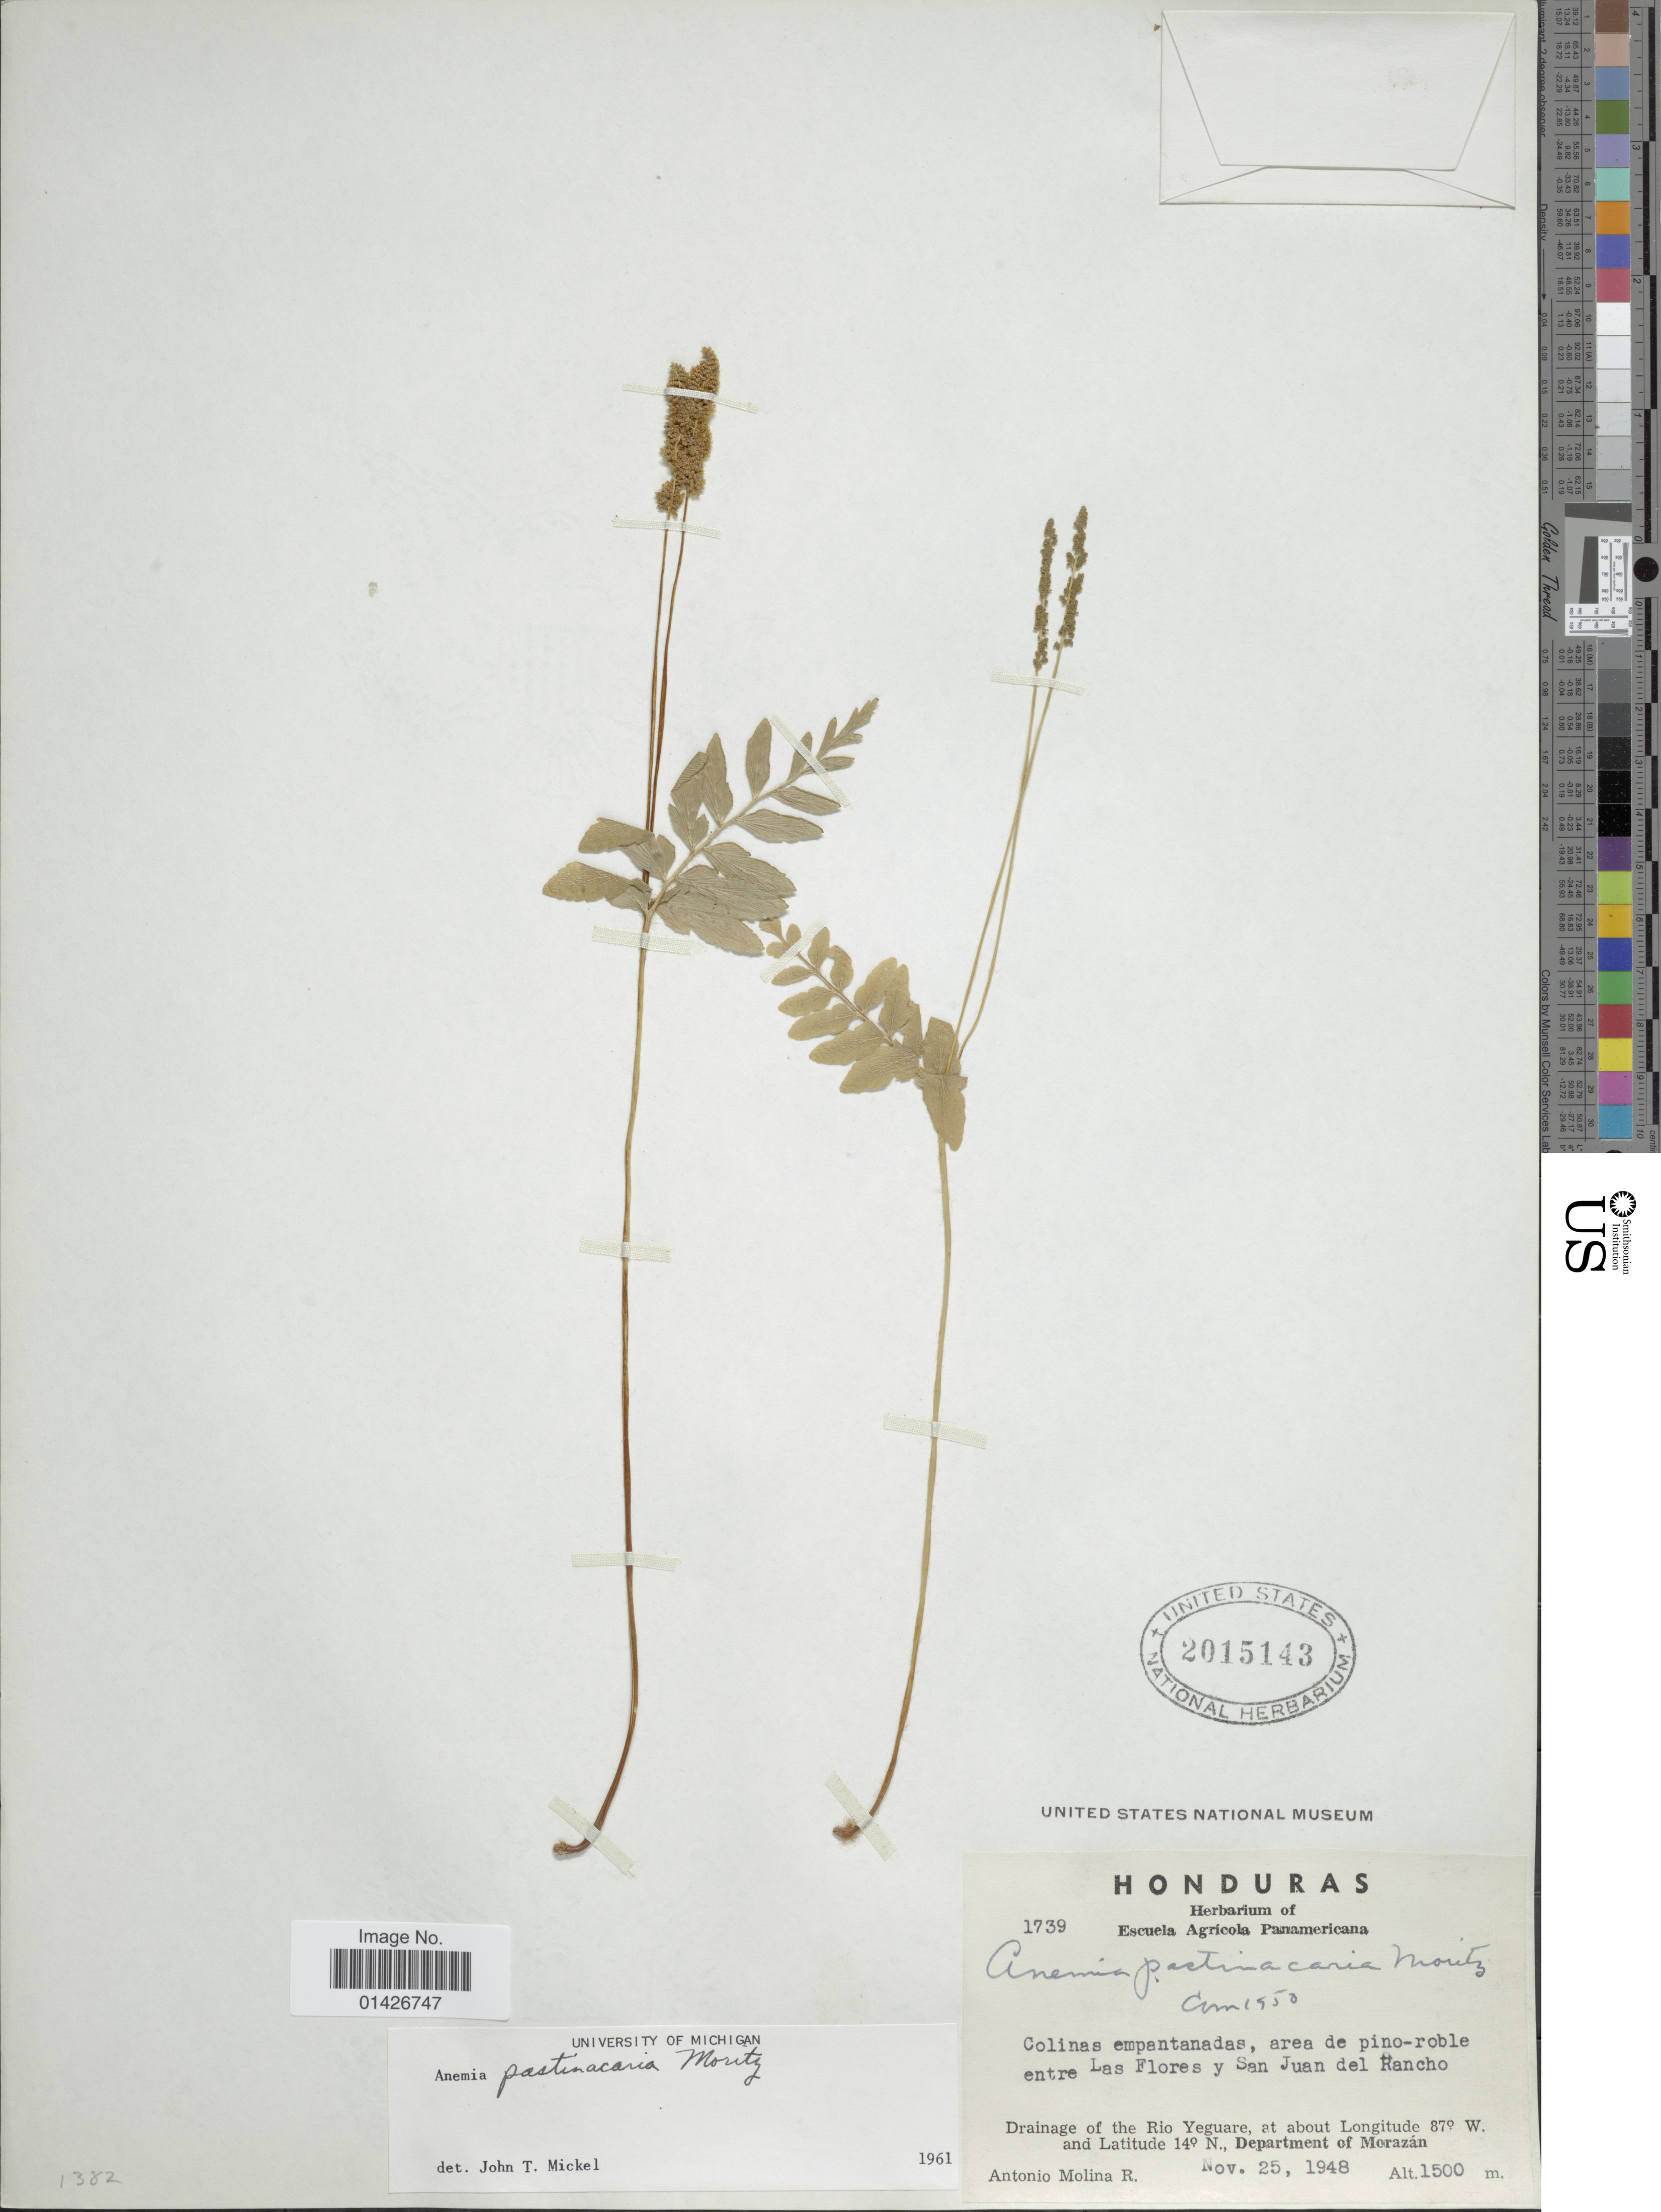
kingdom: Plantae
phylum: Tracheophyta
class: Polypodiopsida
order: Schizaeales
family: Anemiaceae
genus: Anemia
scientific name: Anemia pastinacaria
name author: Moritz ex Prantl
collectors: A. Molina R.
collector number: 1739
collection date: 1948-11-25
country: Honduras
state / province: Fco. Morazán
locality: Area de pino-roble entre Las Flores y San JUan del Rancho, Drainage of the Rio Yeguare, Department of Morazán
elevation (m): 1500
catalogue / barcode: US 2015143